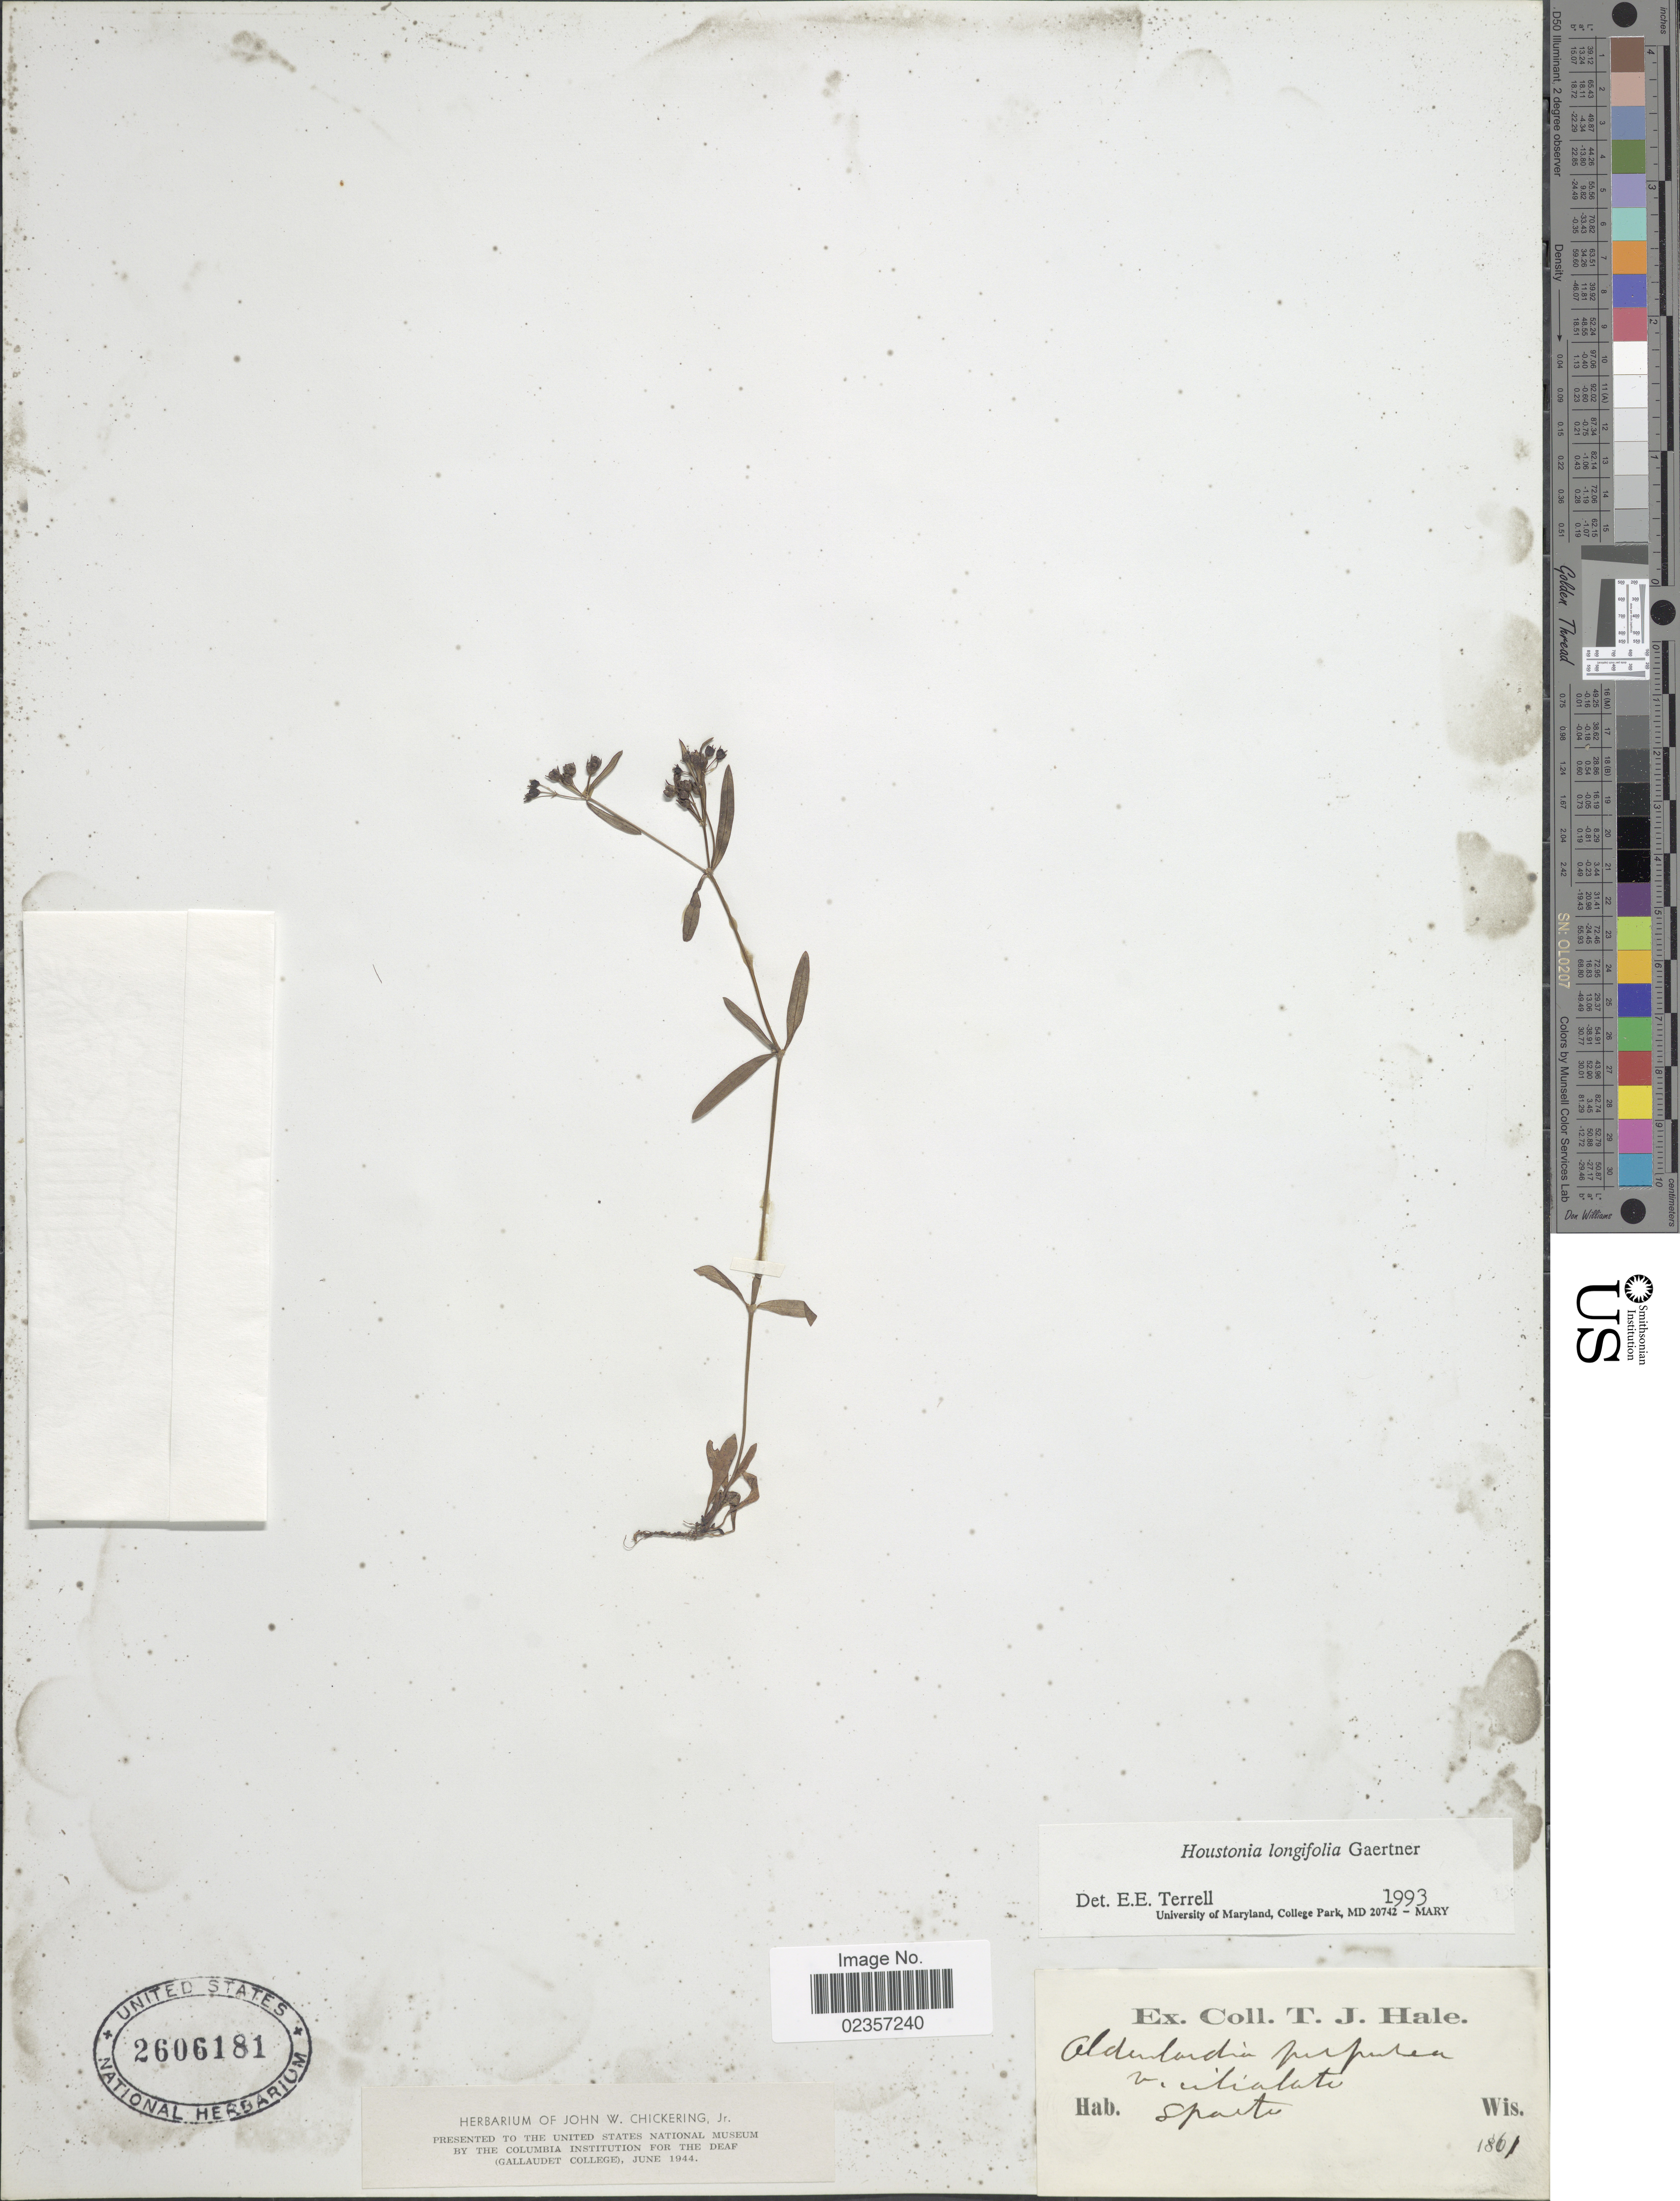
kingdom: Plantae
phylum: Tracheophyta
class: Magnoliopsida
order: Gentianales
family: Rubiaceae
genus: Houstonia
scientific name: Houstonia longifolia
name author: Gaertn.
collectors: T. Hale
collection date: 1861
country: United States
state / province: Wisconsin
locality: Sparta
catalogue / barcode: US 2606181